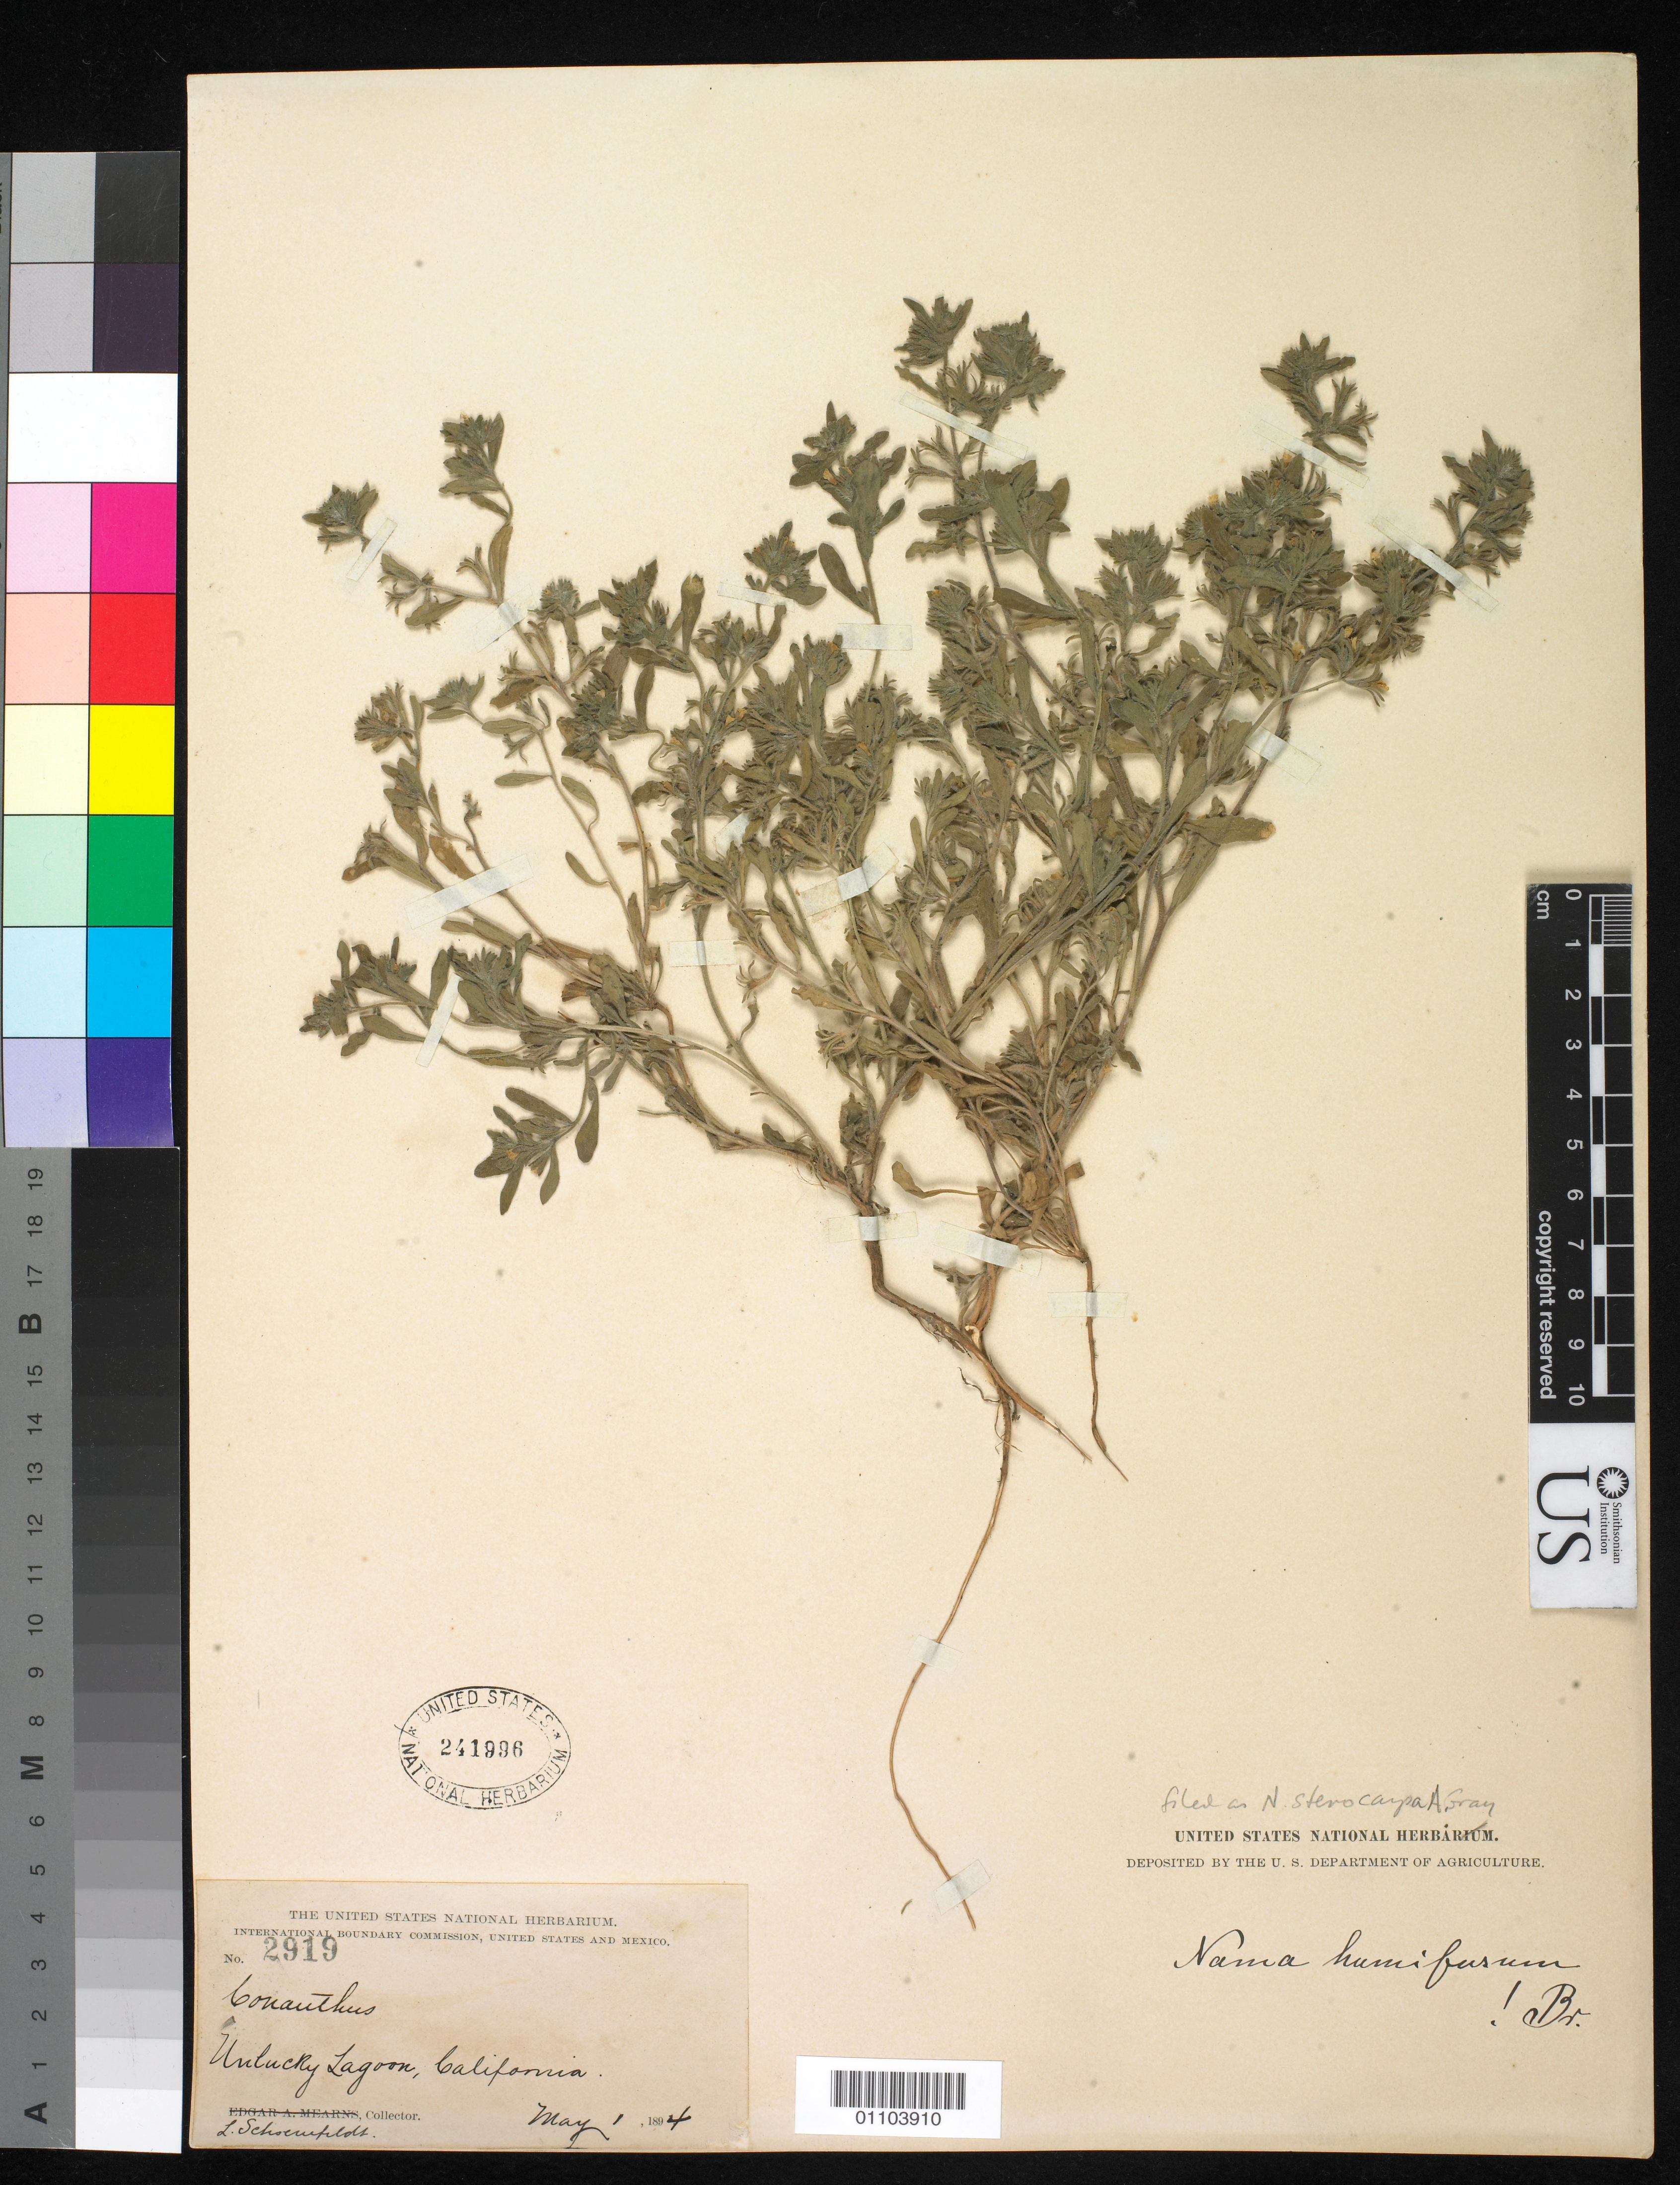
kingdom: Plantae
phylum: Tracheophyta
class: Magnoliopsida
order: Boraginales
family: Namaceae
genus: Nama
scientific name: Nama stenocarpum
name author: A. Gray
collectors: L. Schoenfeldt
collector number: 2919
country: United States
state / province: California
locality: Unlucky Lagoon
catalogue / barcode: US 241996